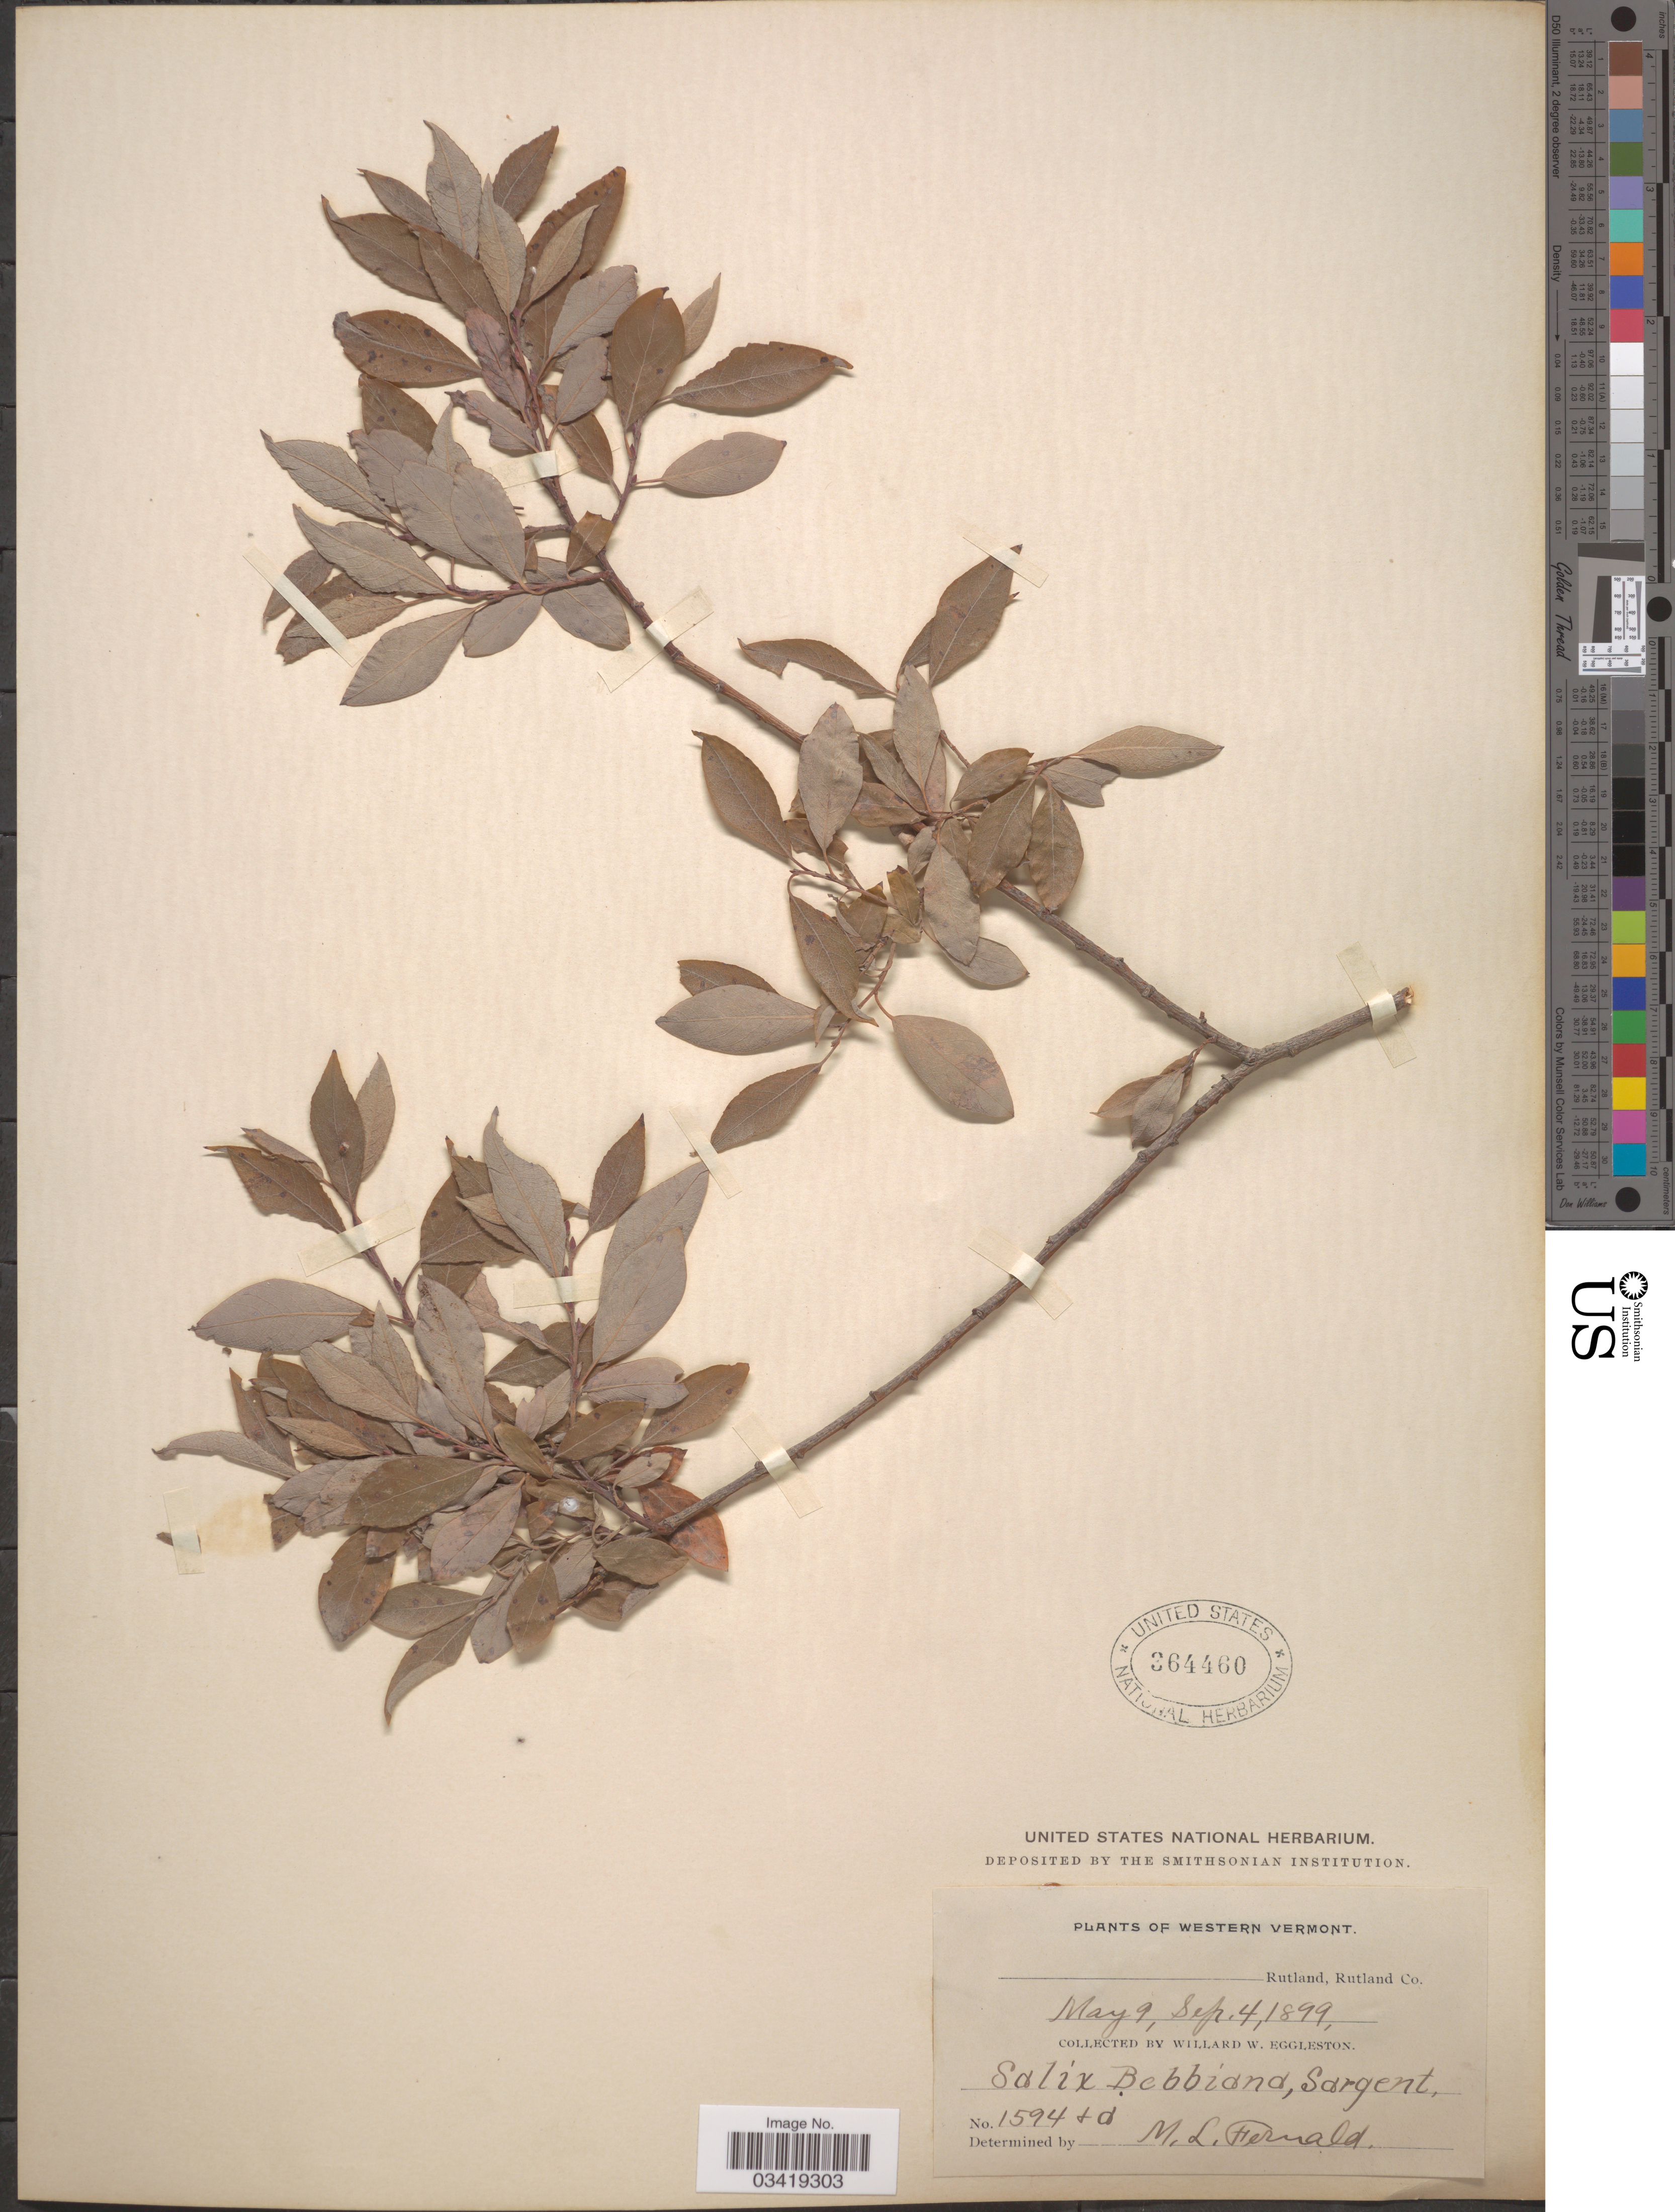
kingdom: Plantae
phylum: Tracheophyta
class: Magnoliopsida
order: Malpighiales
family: Salicaceae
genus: Salix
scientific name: Salix bebbiana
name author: Sarg.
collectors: W. W. Eggleston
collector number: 1594+a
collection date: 1899-05-09/1899-09-04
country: United States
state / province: Vermont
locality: Western Vermont. Rutland, Rutland Co.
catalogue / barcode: US 364460